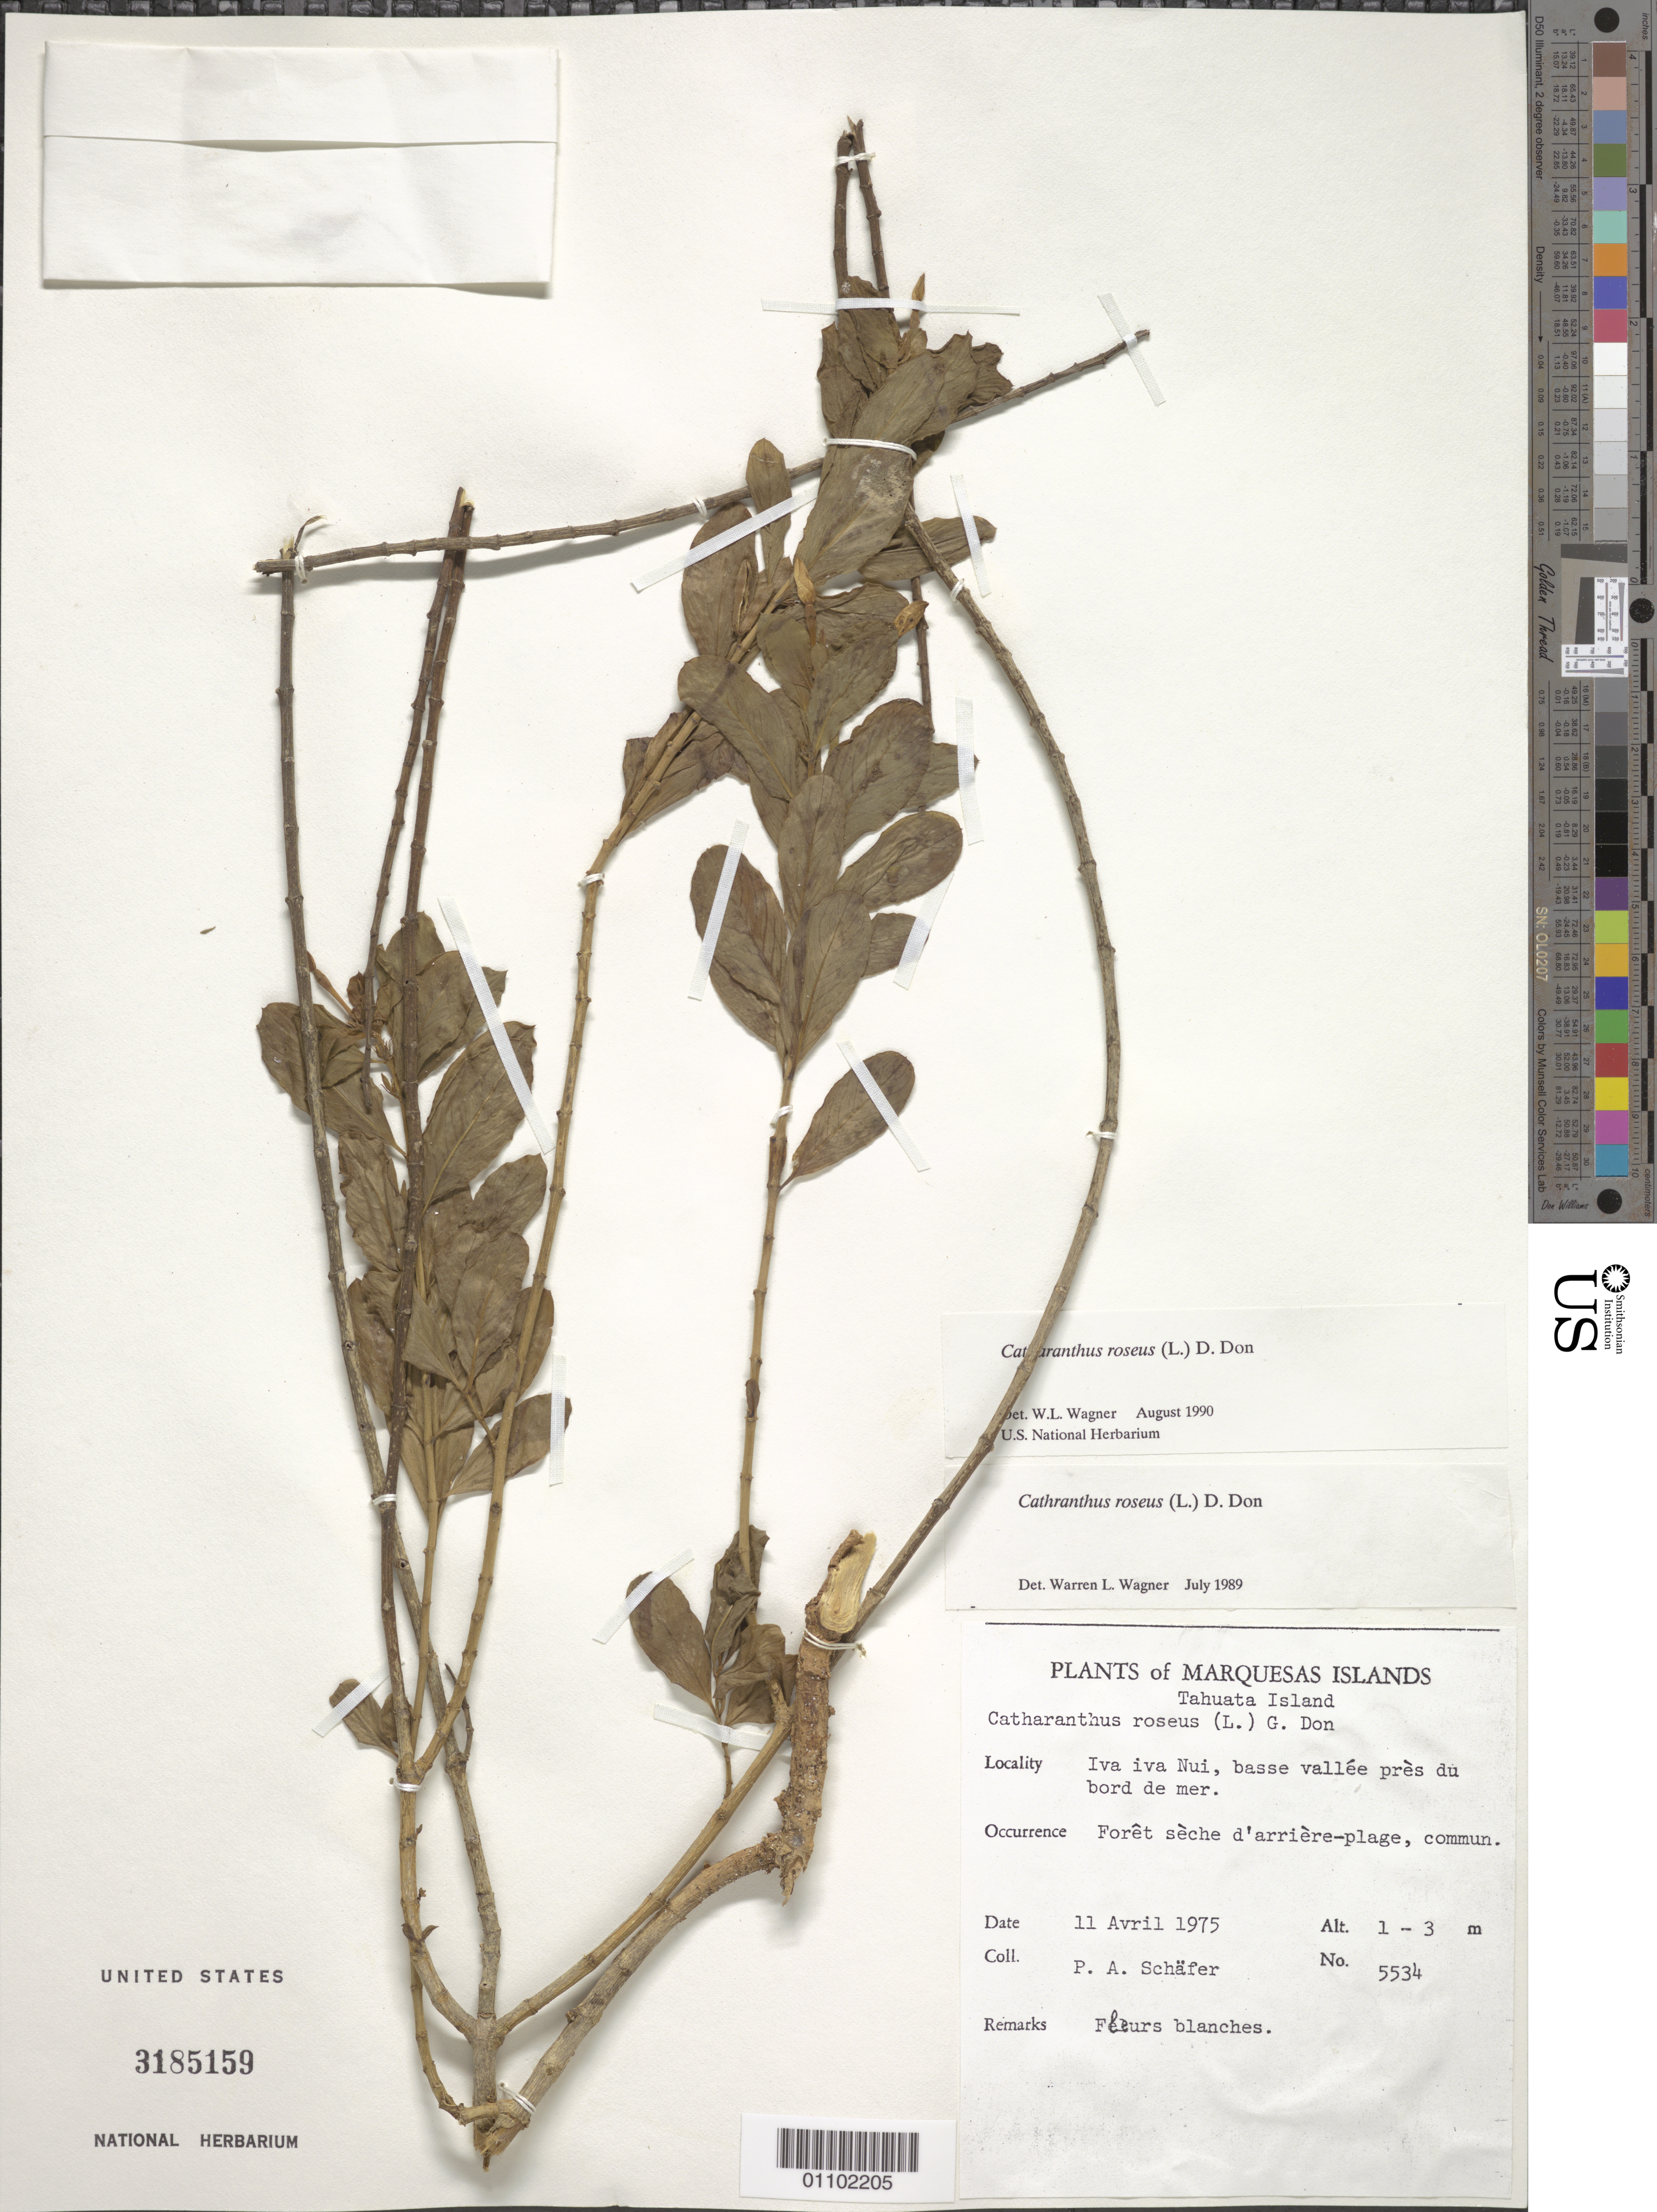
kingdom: Plantae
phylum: Tracheophyta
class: Magnoliopsida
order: Gentianales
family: Apocynaceae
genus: Catharanthus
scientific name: Catharanthus roseus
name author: (L.) G. Don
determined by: Wagner, W. L., (BOT), Smithsonian Institution - National Museum of Natural History (UNITED STATES)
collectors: P. A. Schäfer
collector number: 5534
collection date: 1975-04-11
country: French Polynesia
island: Tahuata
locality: Iva iva Nui, basse vallée, près du bord de mer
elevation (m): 30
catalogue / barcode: US 3185159